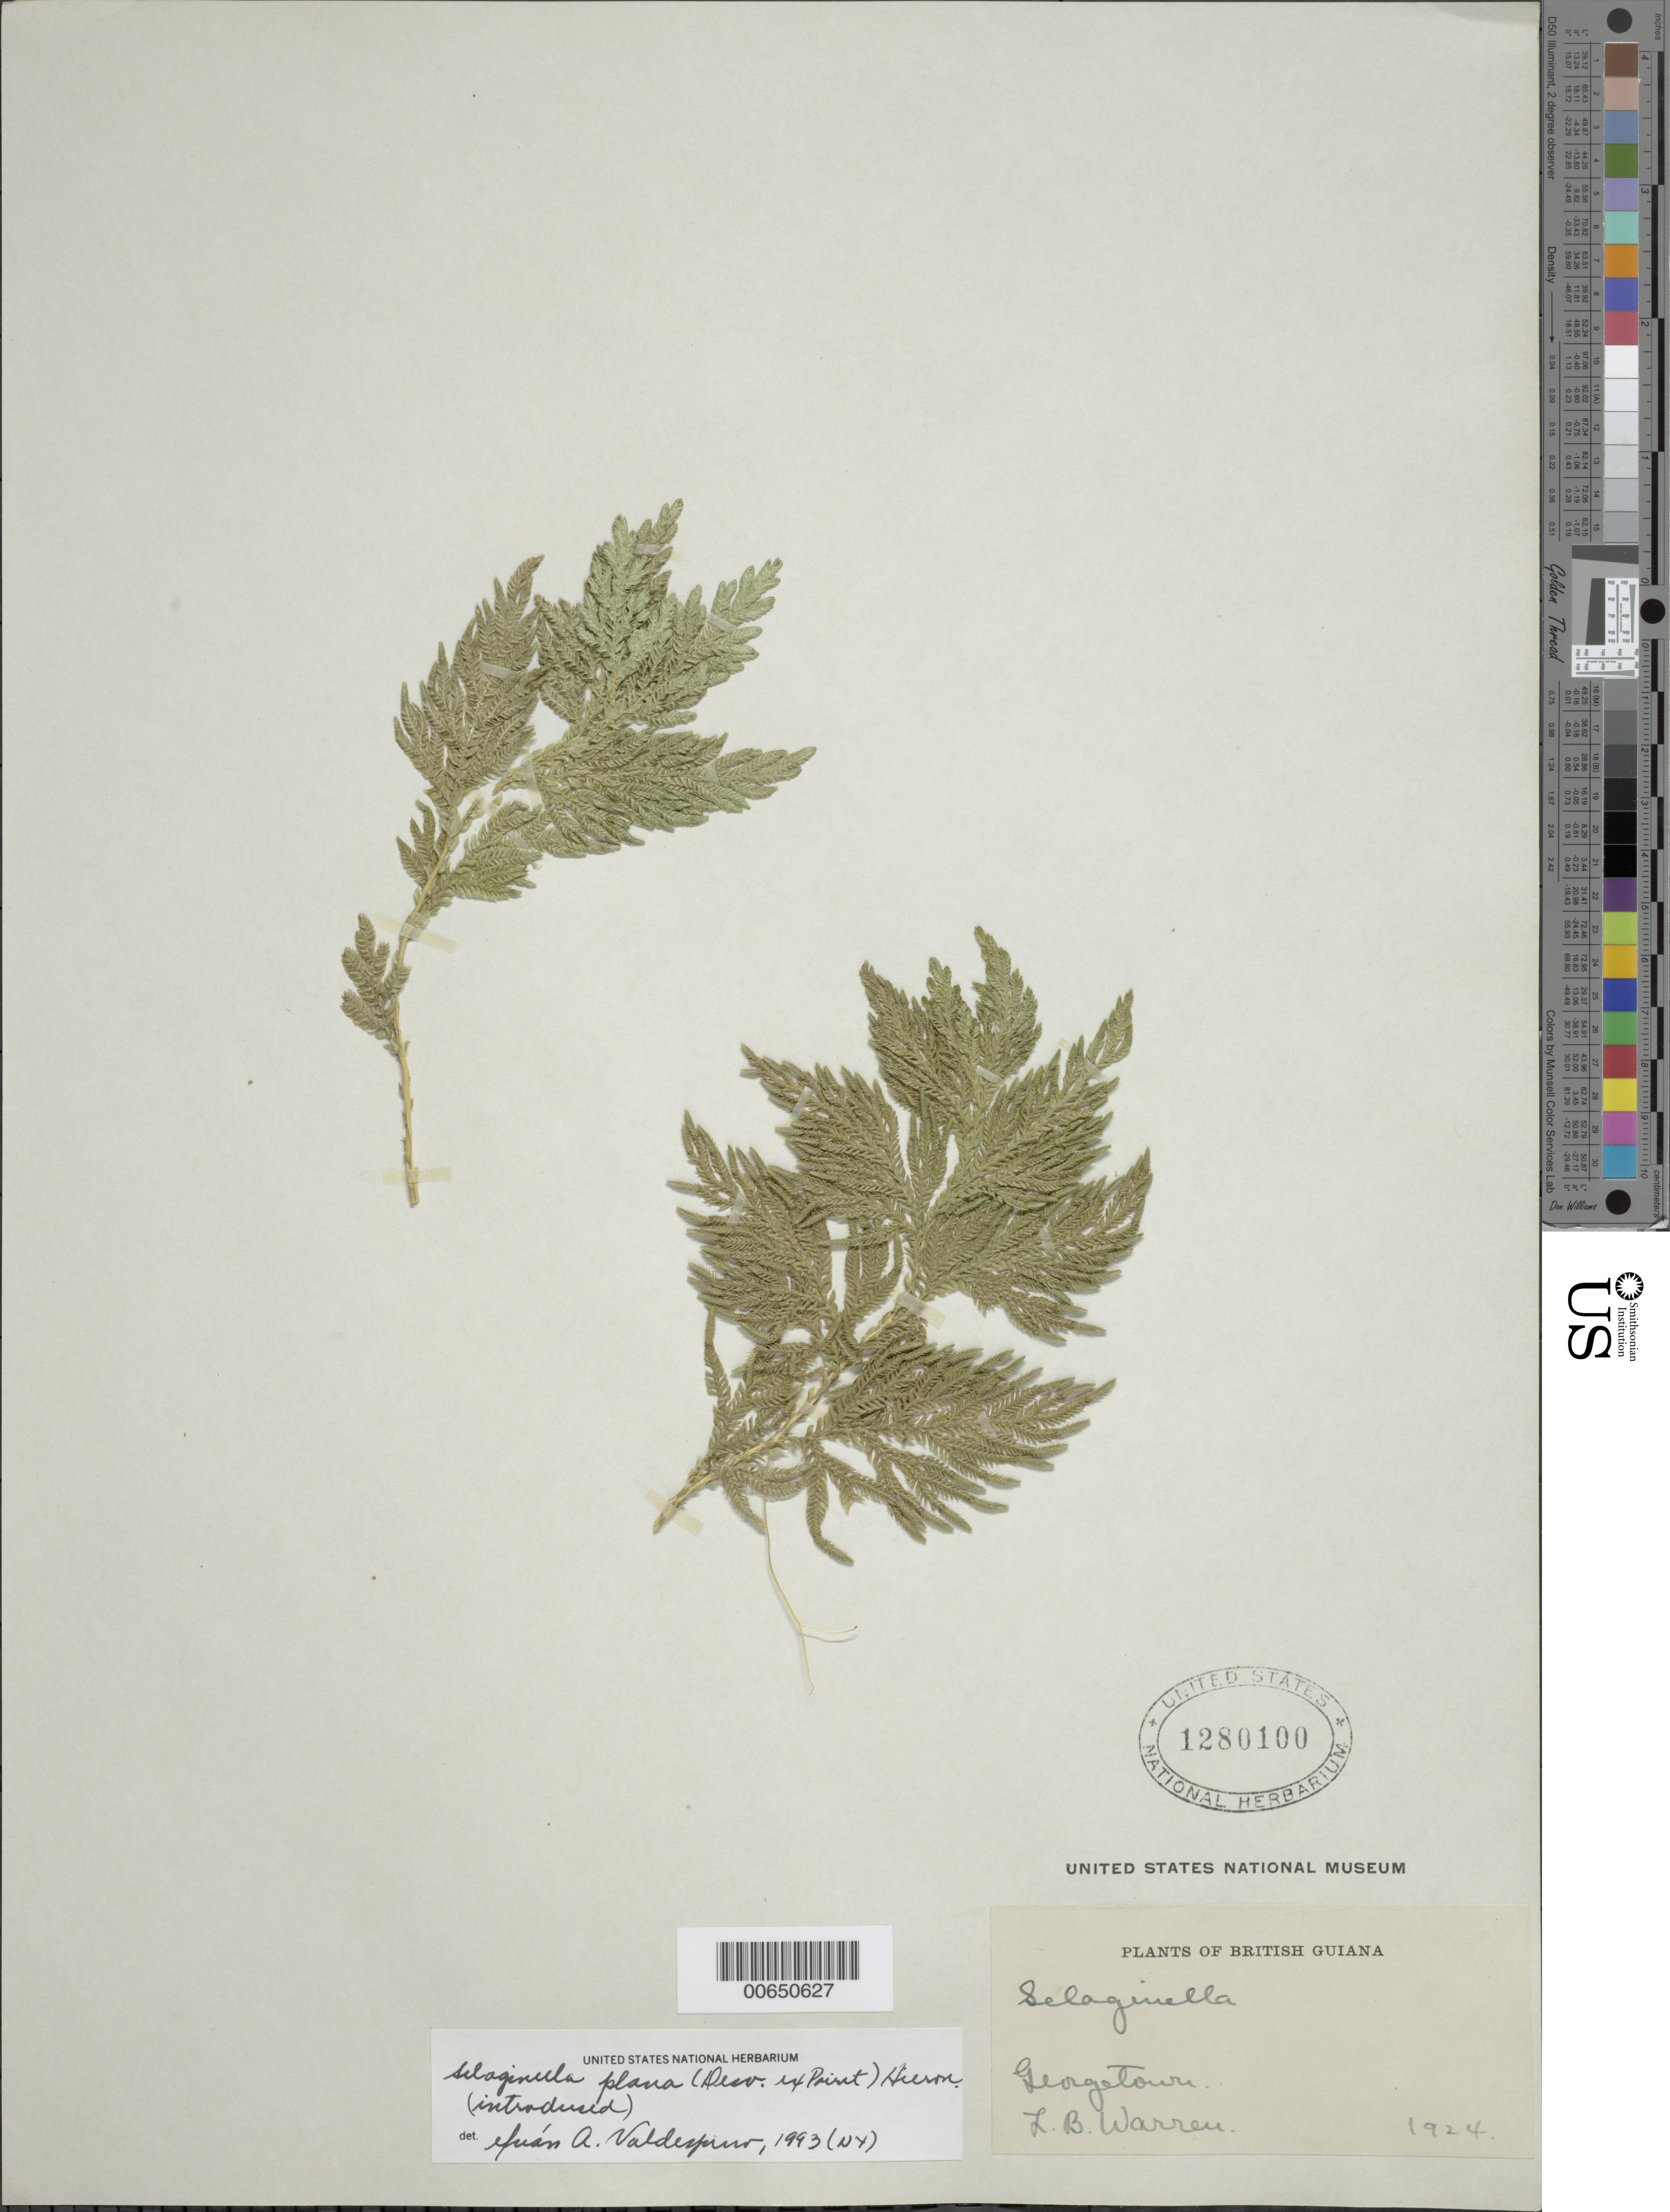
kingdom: Plantae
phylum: Tracheophyta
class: Lycopodiopsida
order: Selaginellales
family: Selaginellaceae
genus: Selaginella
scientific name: Selaginella plana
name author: (Desv. ex Poir.) Hieron.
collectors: L. Warren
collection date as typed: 1924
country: Guyana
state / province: Demerara-Mahaica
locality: Georgetown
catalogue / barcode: US 1280100